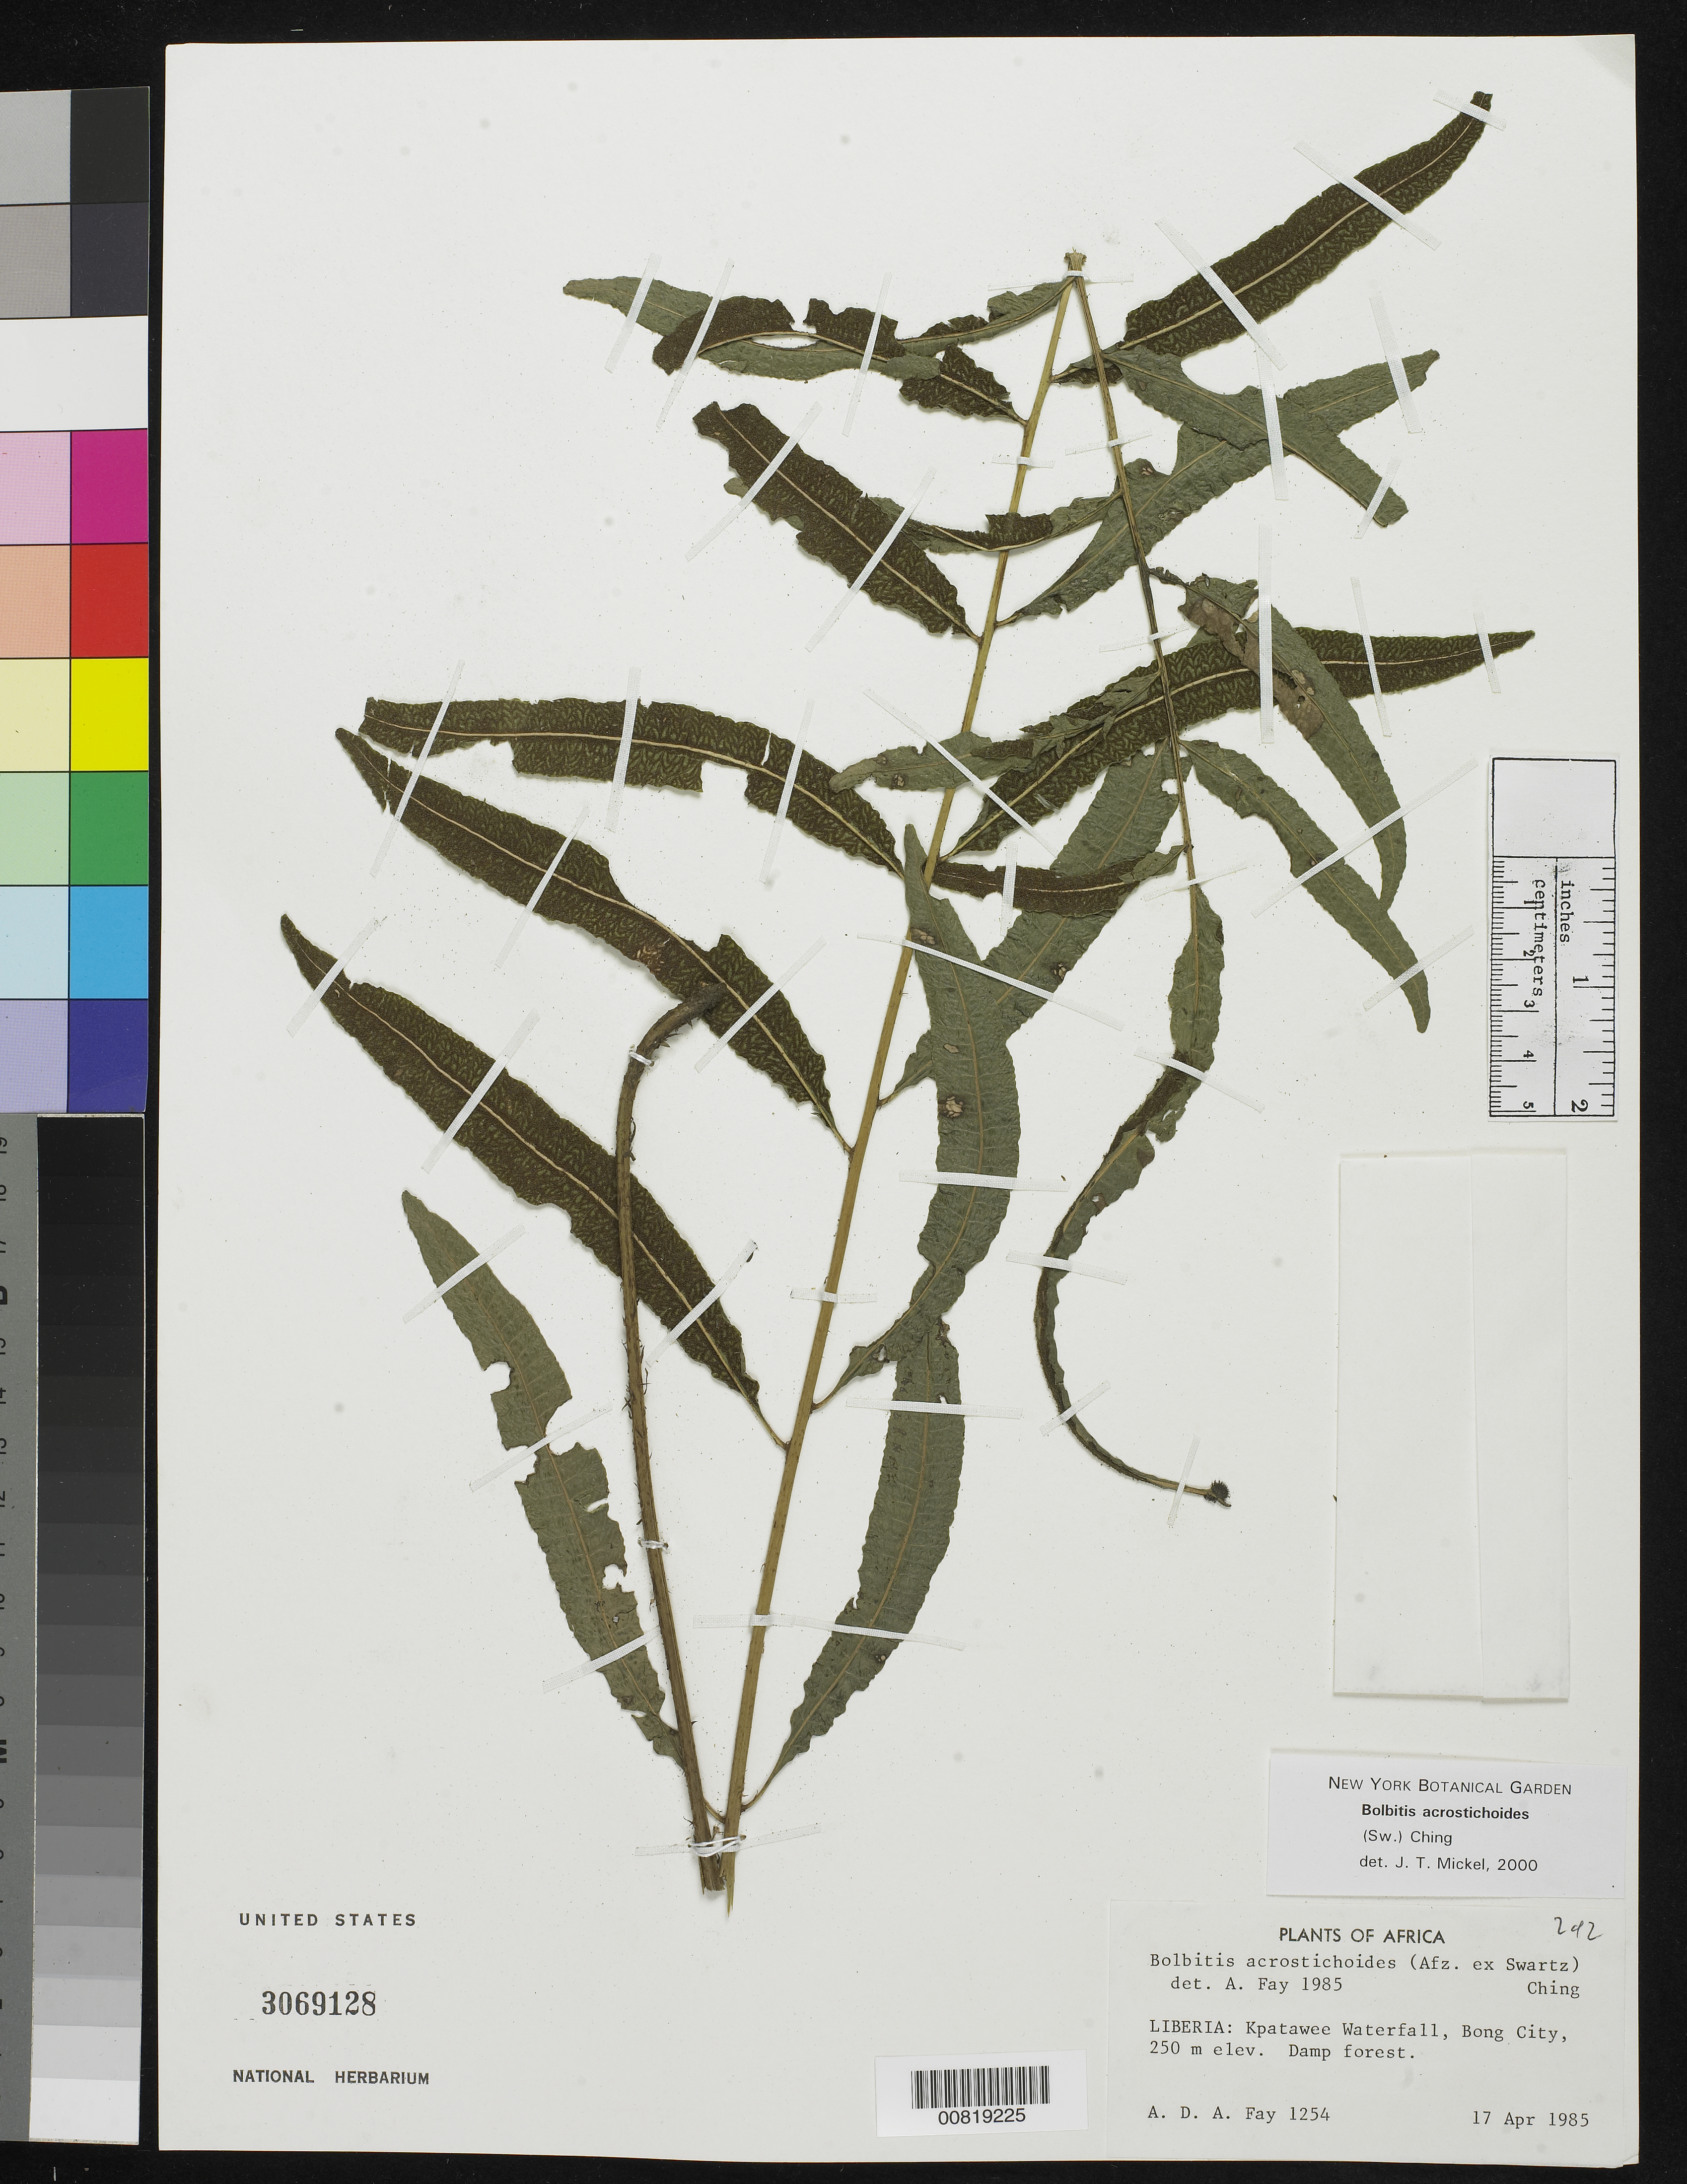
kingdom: Plantae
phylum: Tracheophyta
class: Polypodiopsida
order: Polypodiales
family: Dryopteridaceae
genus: Bolbitis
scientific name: Bolbitis acrostichoides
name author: (Hook.) Ching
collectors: A. Fay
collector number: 1254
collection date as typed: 17 Apr 1985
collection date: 1985-04-17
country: Liberia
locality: Kpatawee Waterfall, Bong City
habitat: Damp Forest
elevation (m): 250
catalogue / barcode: US 3069128